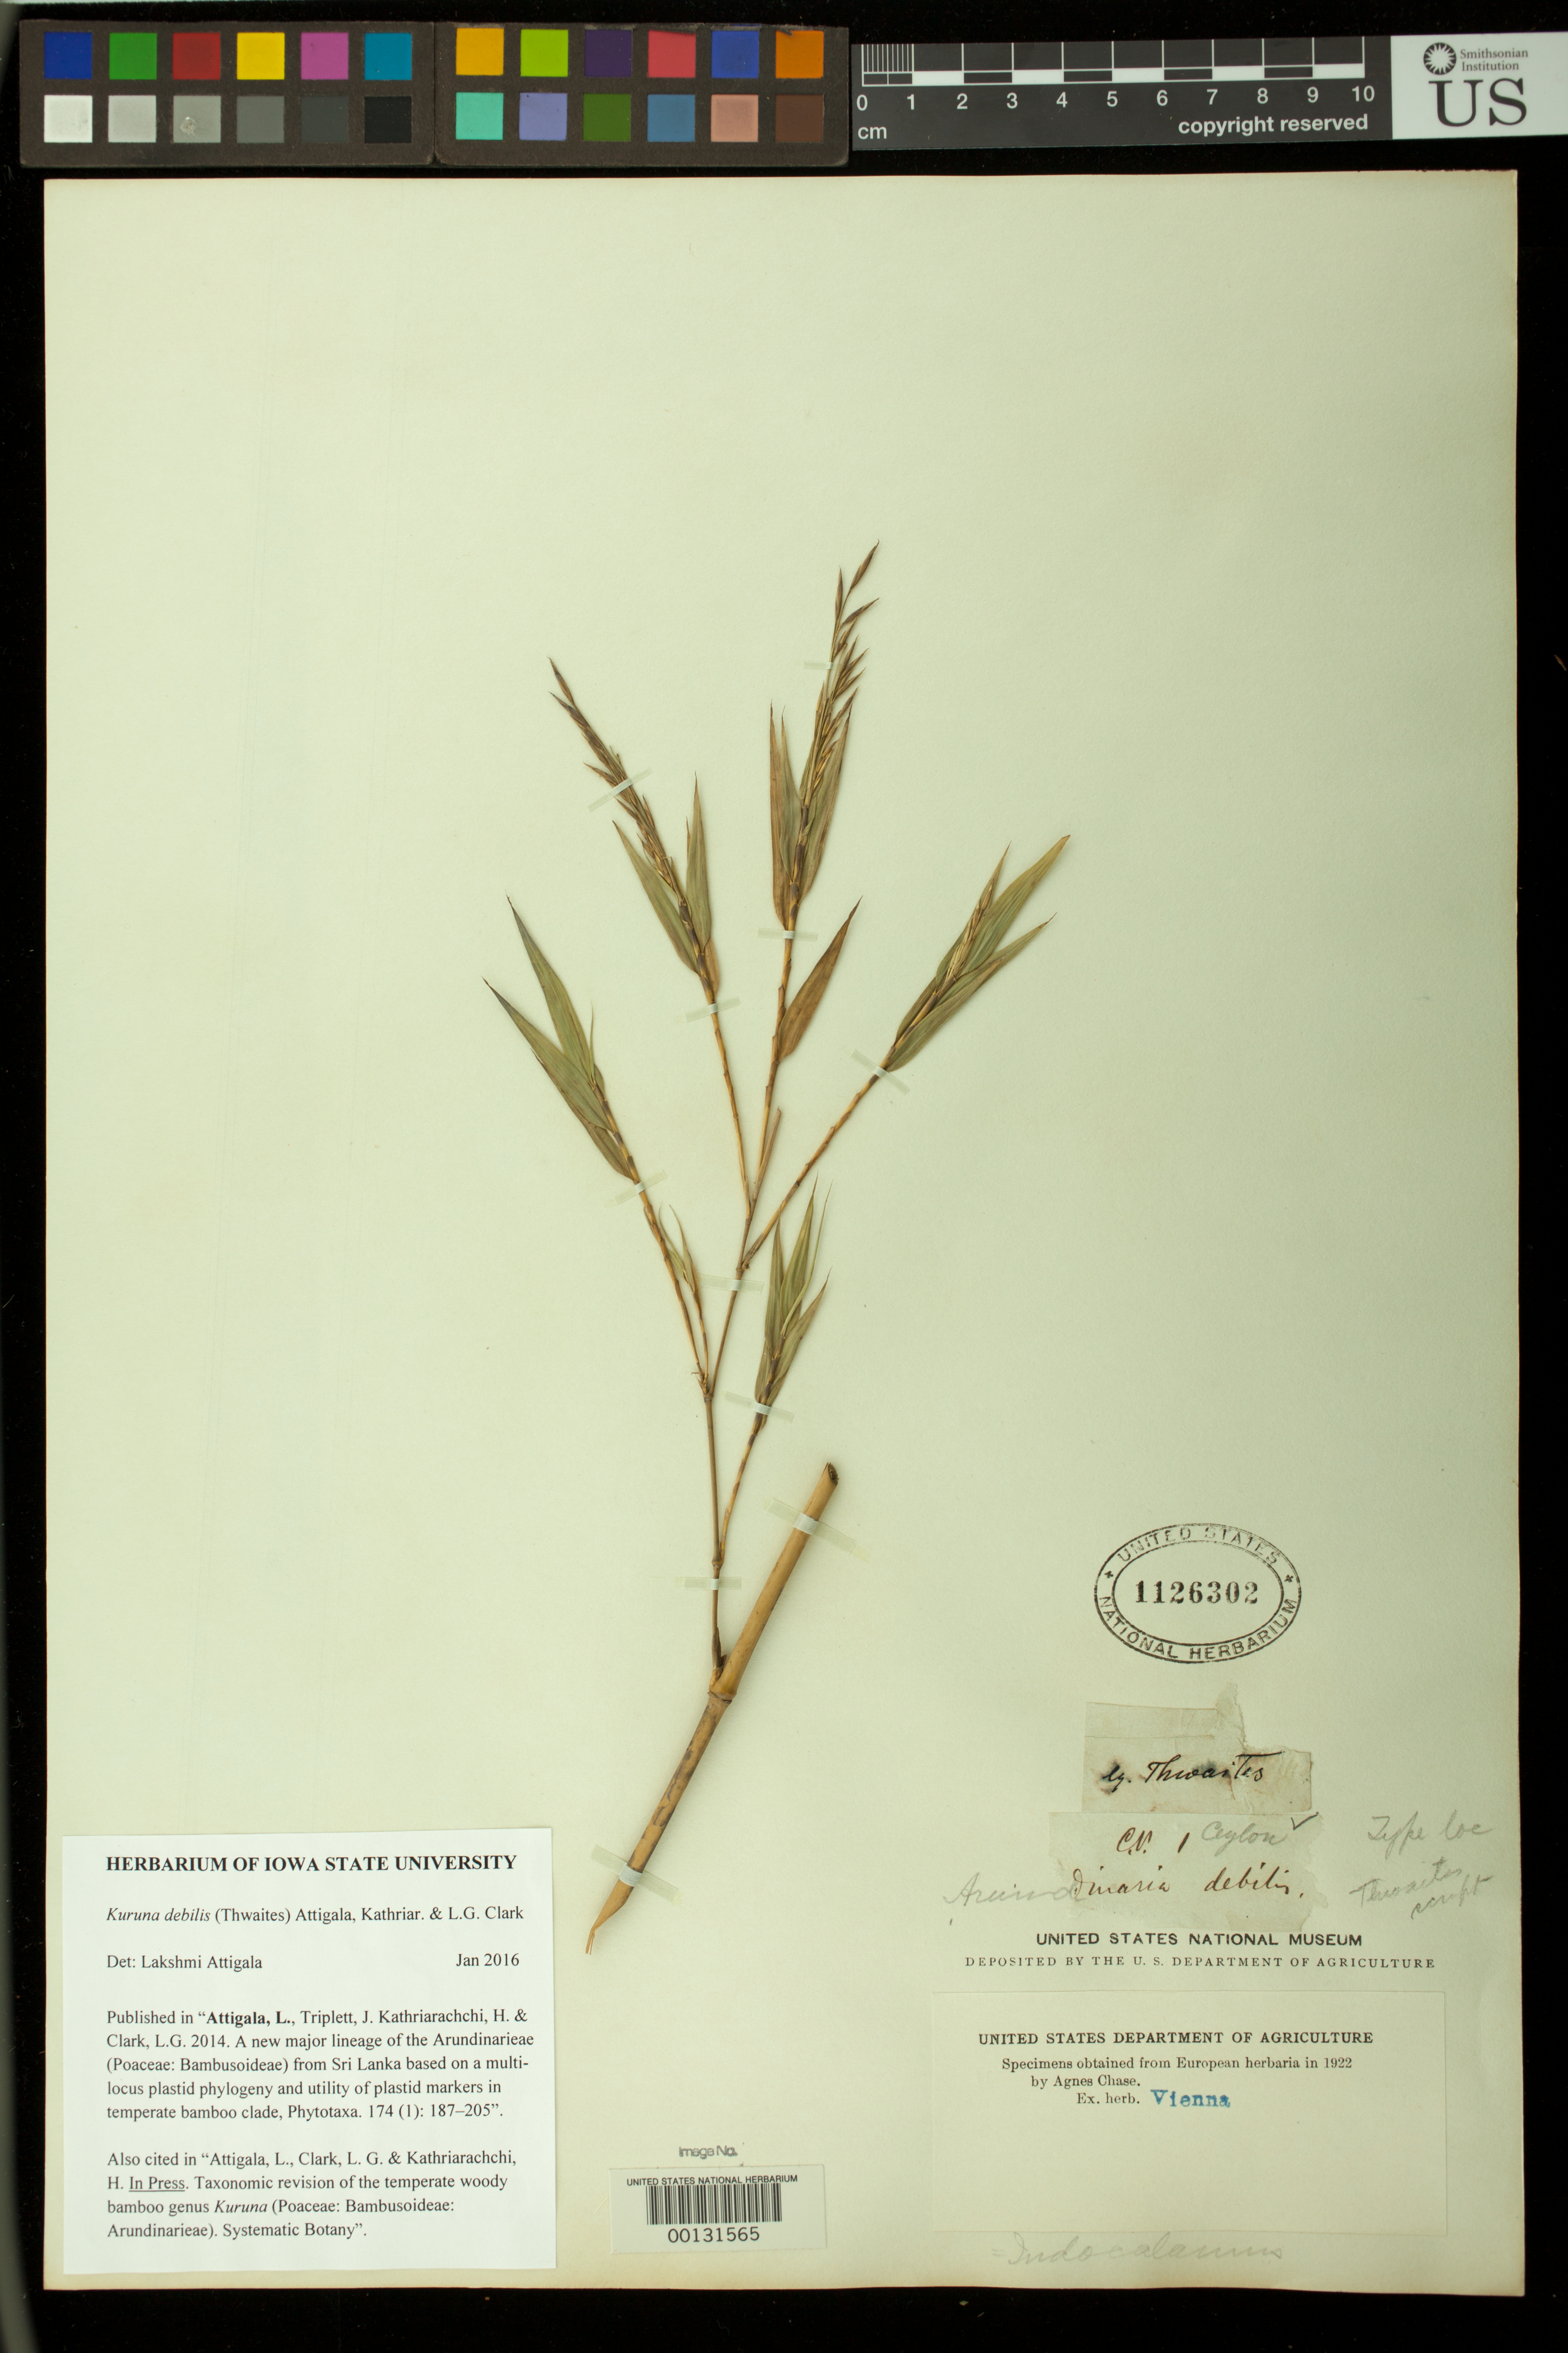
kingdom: Plantae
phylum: Tracheophyta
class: Liliopsida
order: Poales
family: Poaceae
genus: Arundinaria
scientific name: Arundinaria debilis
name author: Thwaites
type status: Type Collection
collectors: G. H. K. Thwaites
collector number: C.P. 1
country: Sri Lanka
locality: Ceylon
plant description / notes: Fragmentary material of type specimen ex herb. Vienna. Soderstrom & Ellis (1988) designated Thwaites C.P. 1 [PDA] as the lectotype; unclear whether this sheet is a duplicate (i.e., isolectotype).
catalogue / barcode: US 1126302